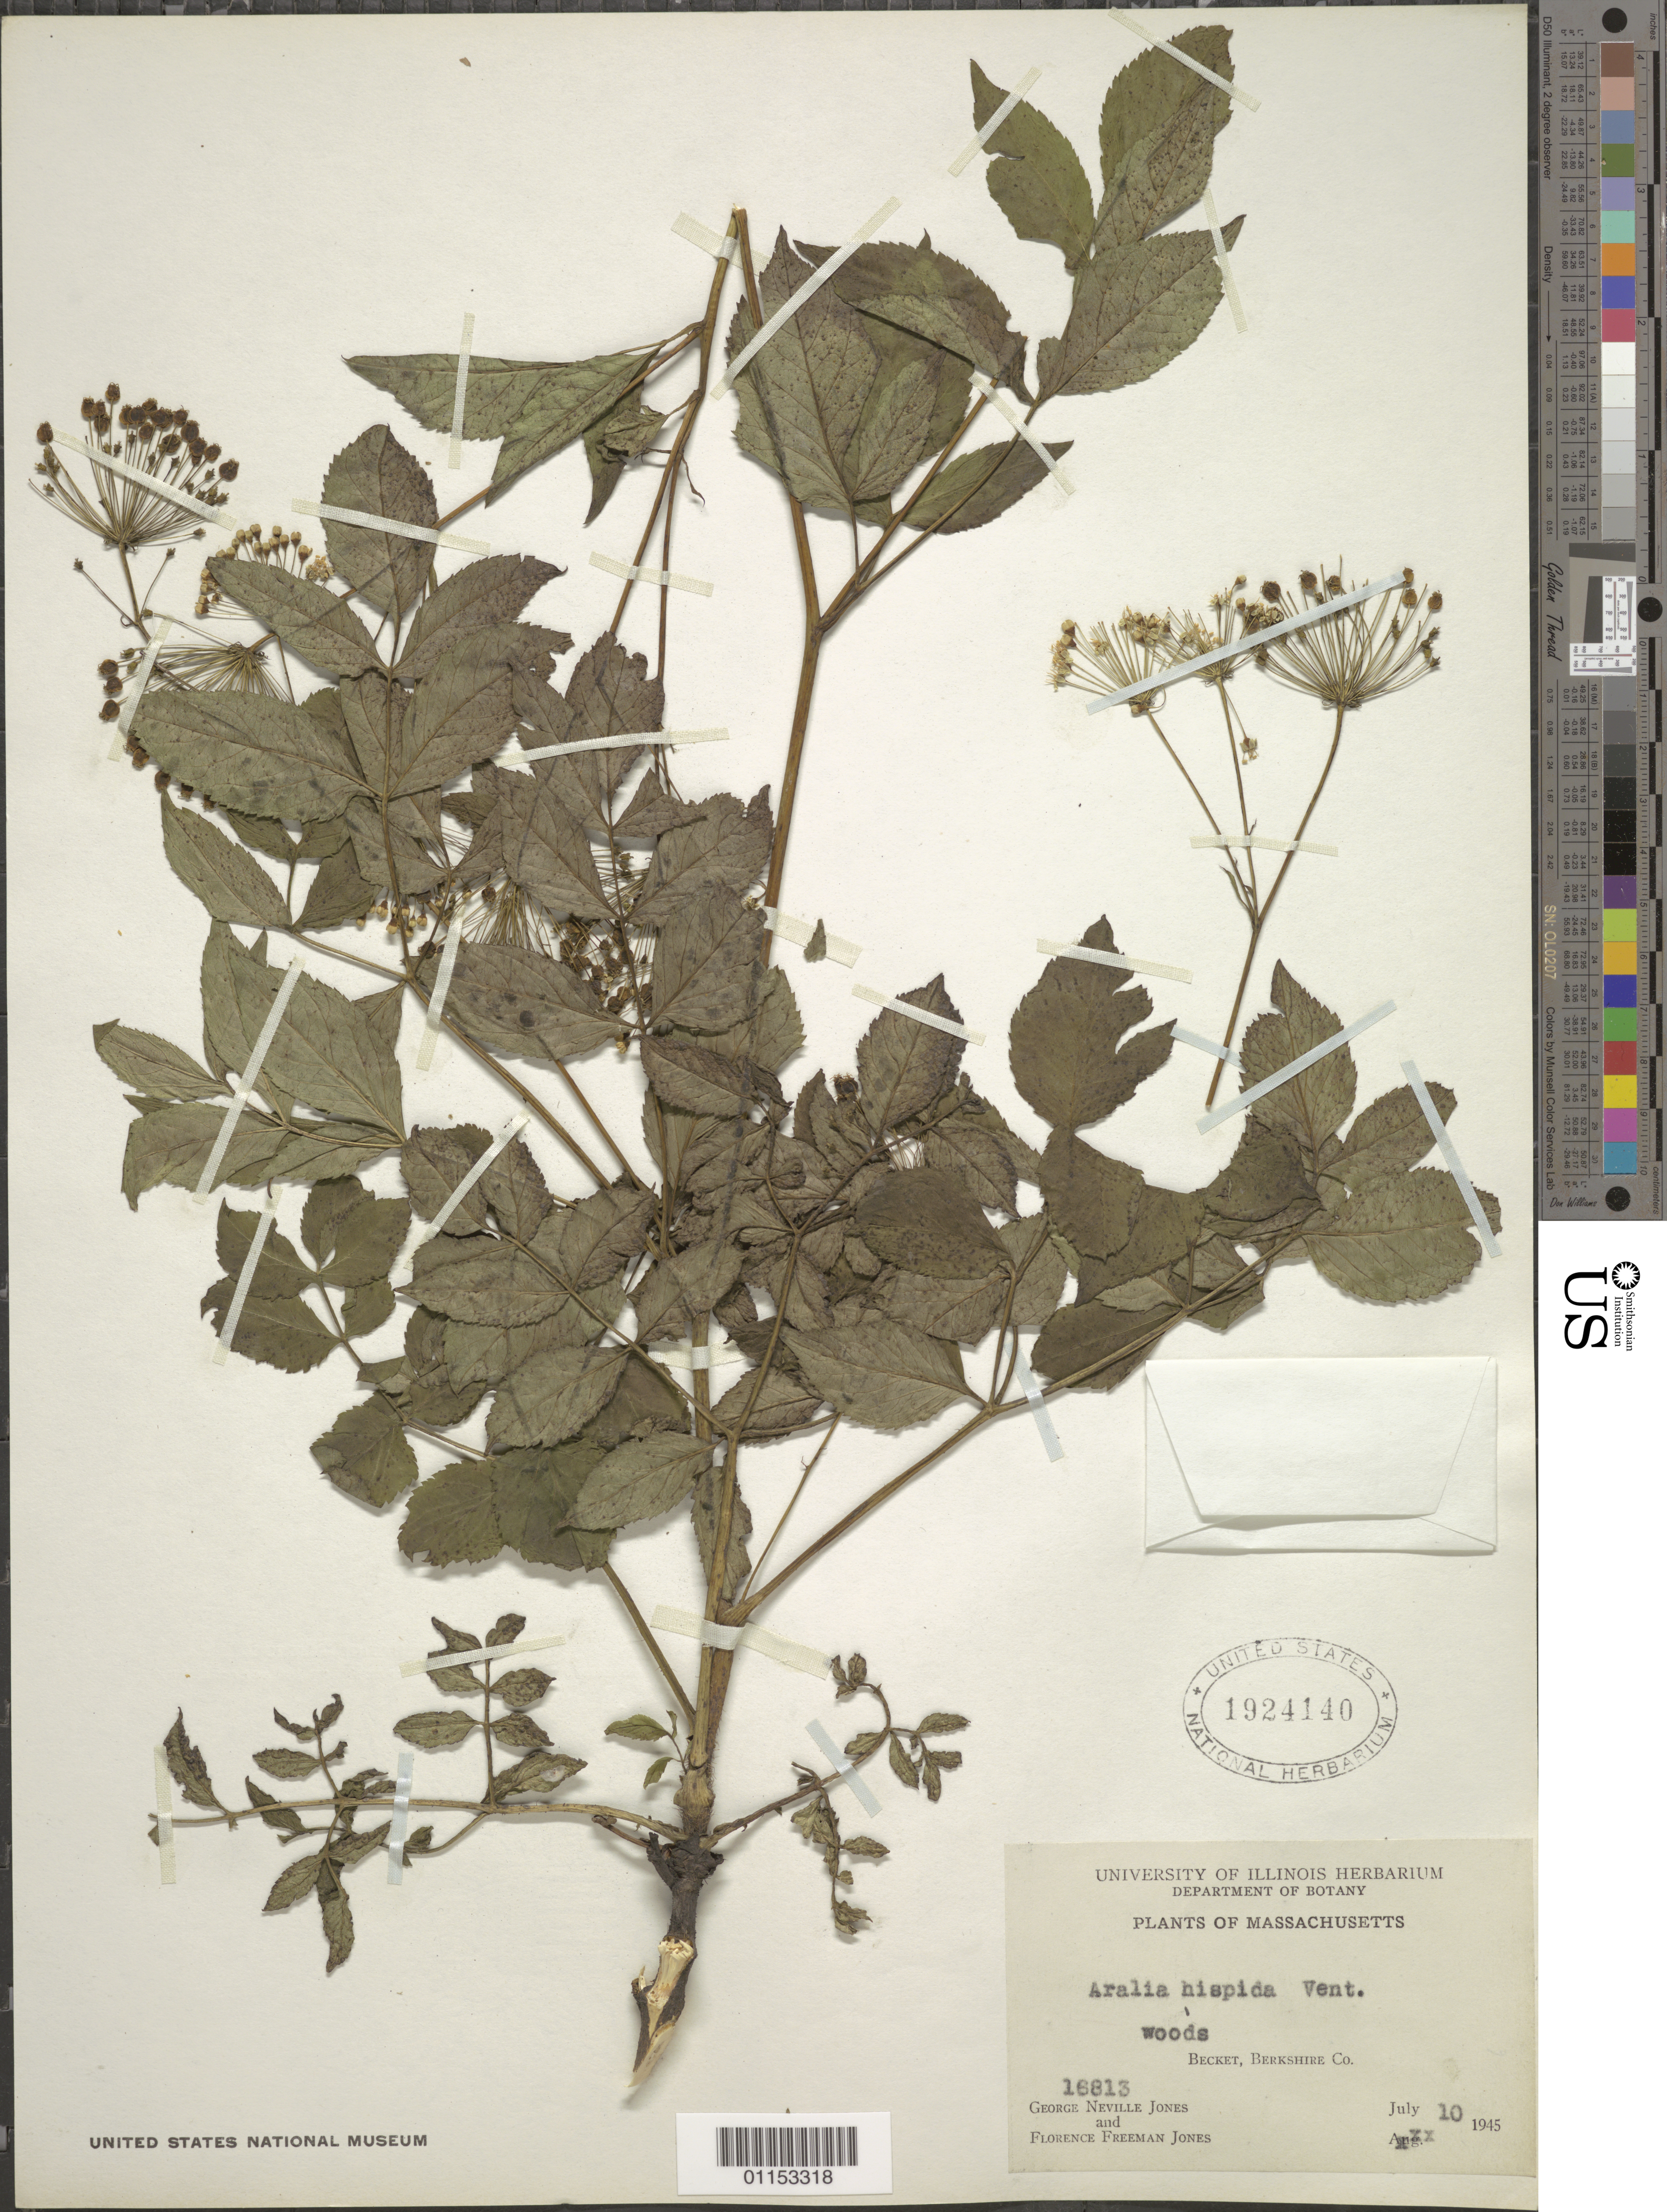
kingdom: Plantae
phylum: Tracheophyta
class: Magnoliopsida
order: Apiales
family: Araliaceae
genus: Aralia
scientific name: Aralia hispida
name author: Vent.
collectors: G. N. Jones & F. F. Jones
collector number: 16813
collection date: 1945-07-10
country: United States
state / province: Massachusetts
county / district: Berkshire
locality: Becket.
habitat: Woods.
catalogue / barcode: US 1924140